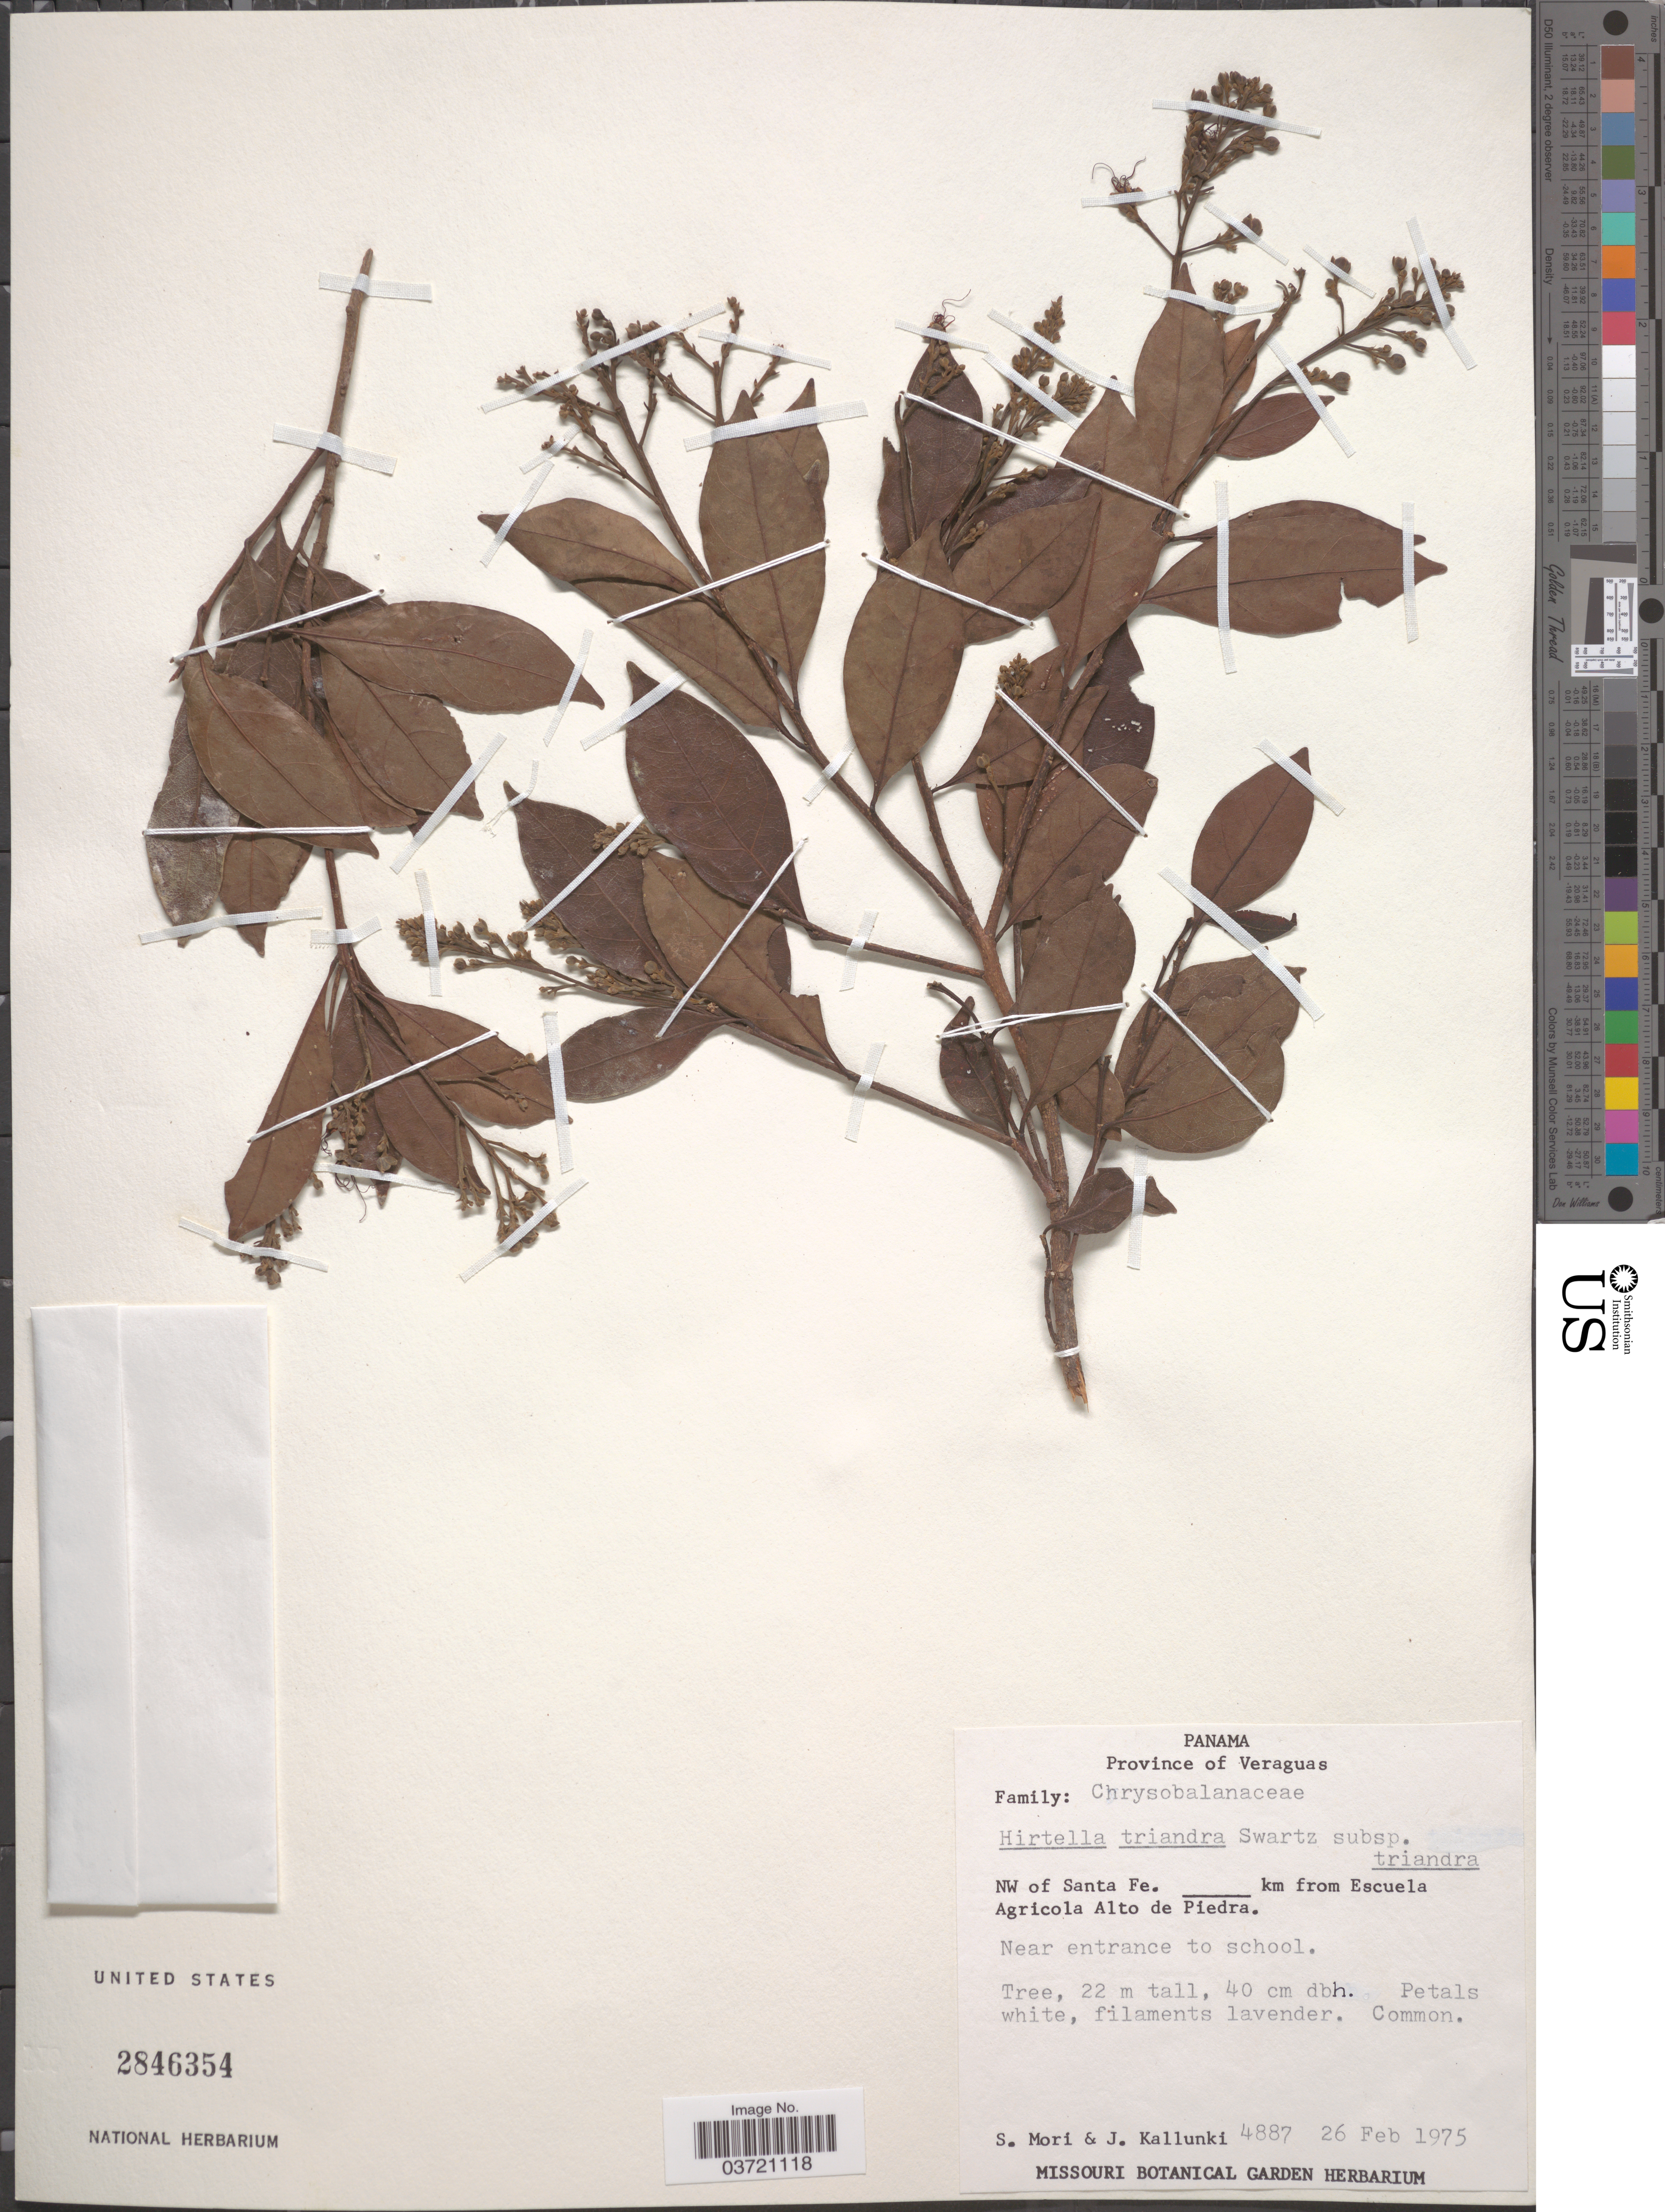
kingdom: Plantae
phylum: Tracheophyta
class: Magnoliopsida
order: Malpighiales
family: Chrysobalanaceae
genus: Hirtella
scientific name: Hirtella triandra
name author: Sw.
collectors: S. Mori & J. Kallunki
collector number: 4887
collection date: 1975-02-26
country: Panama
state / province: Veraguas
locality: NW of Santa Fe. --- km from Escuela Agricola Alto de Piedra. Near entrance to school.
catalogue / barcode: US 2846354